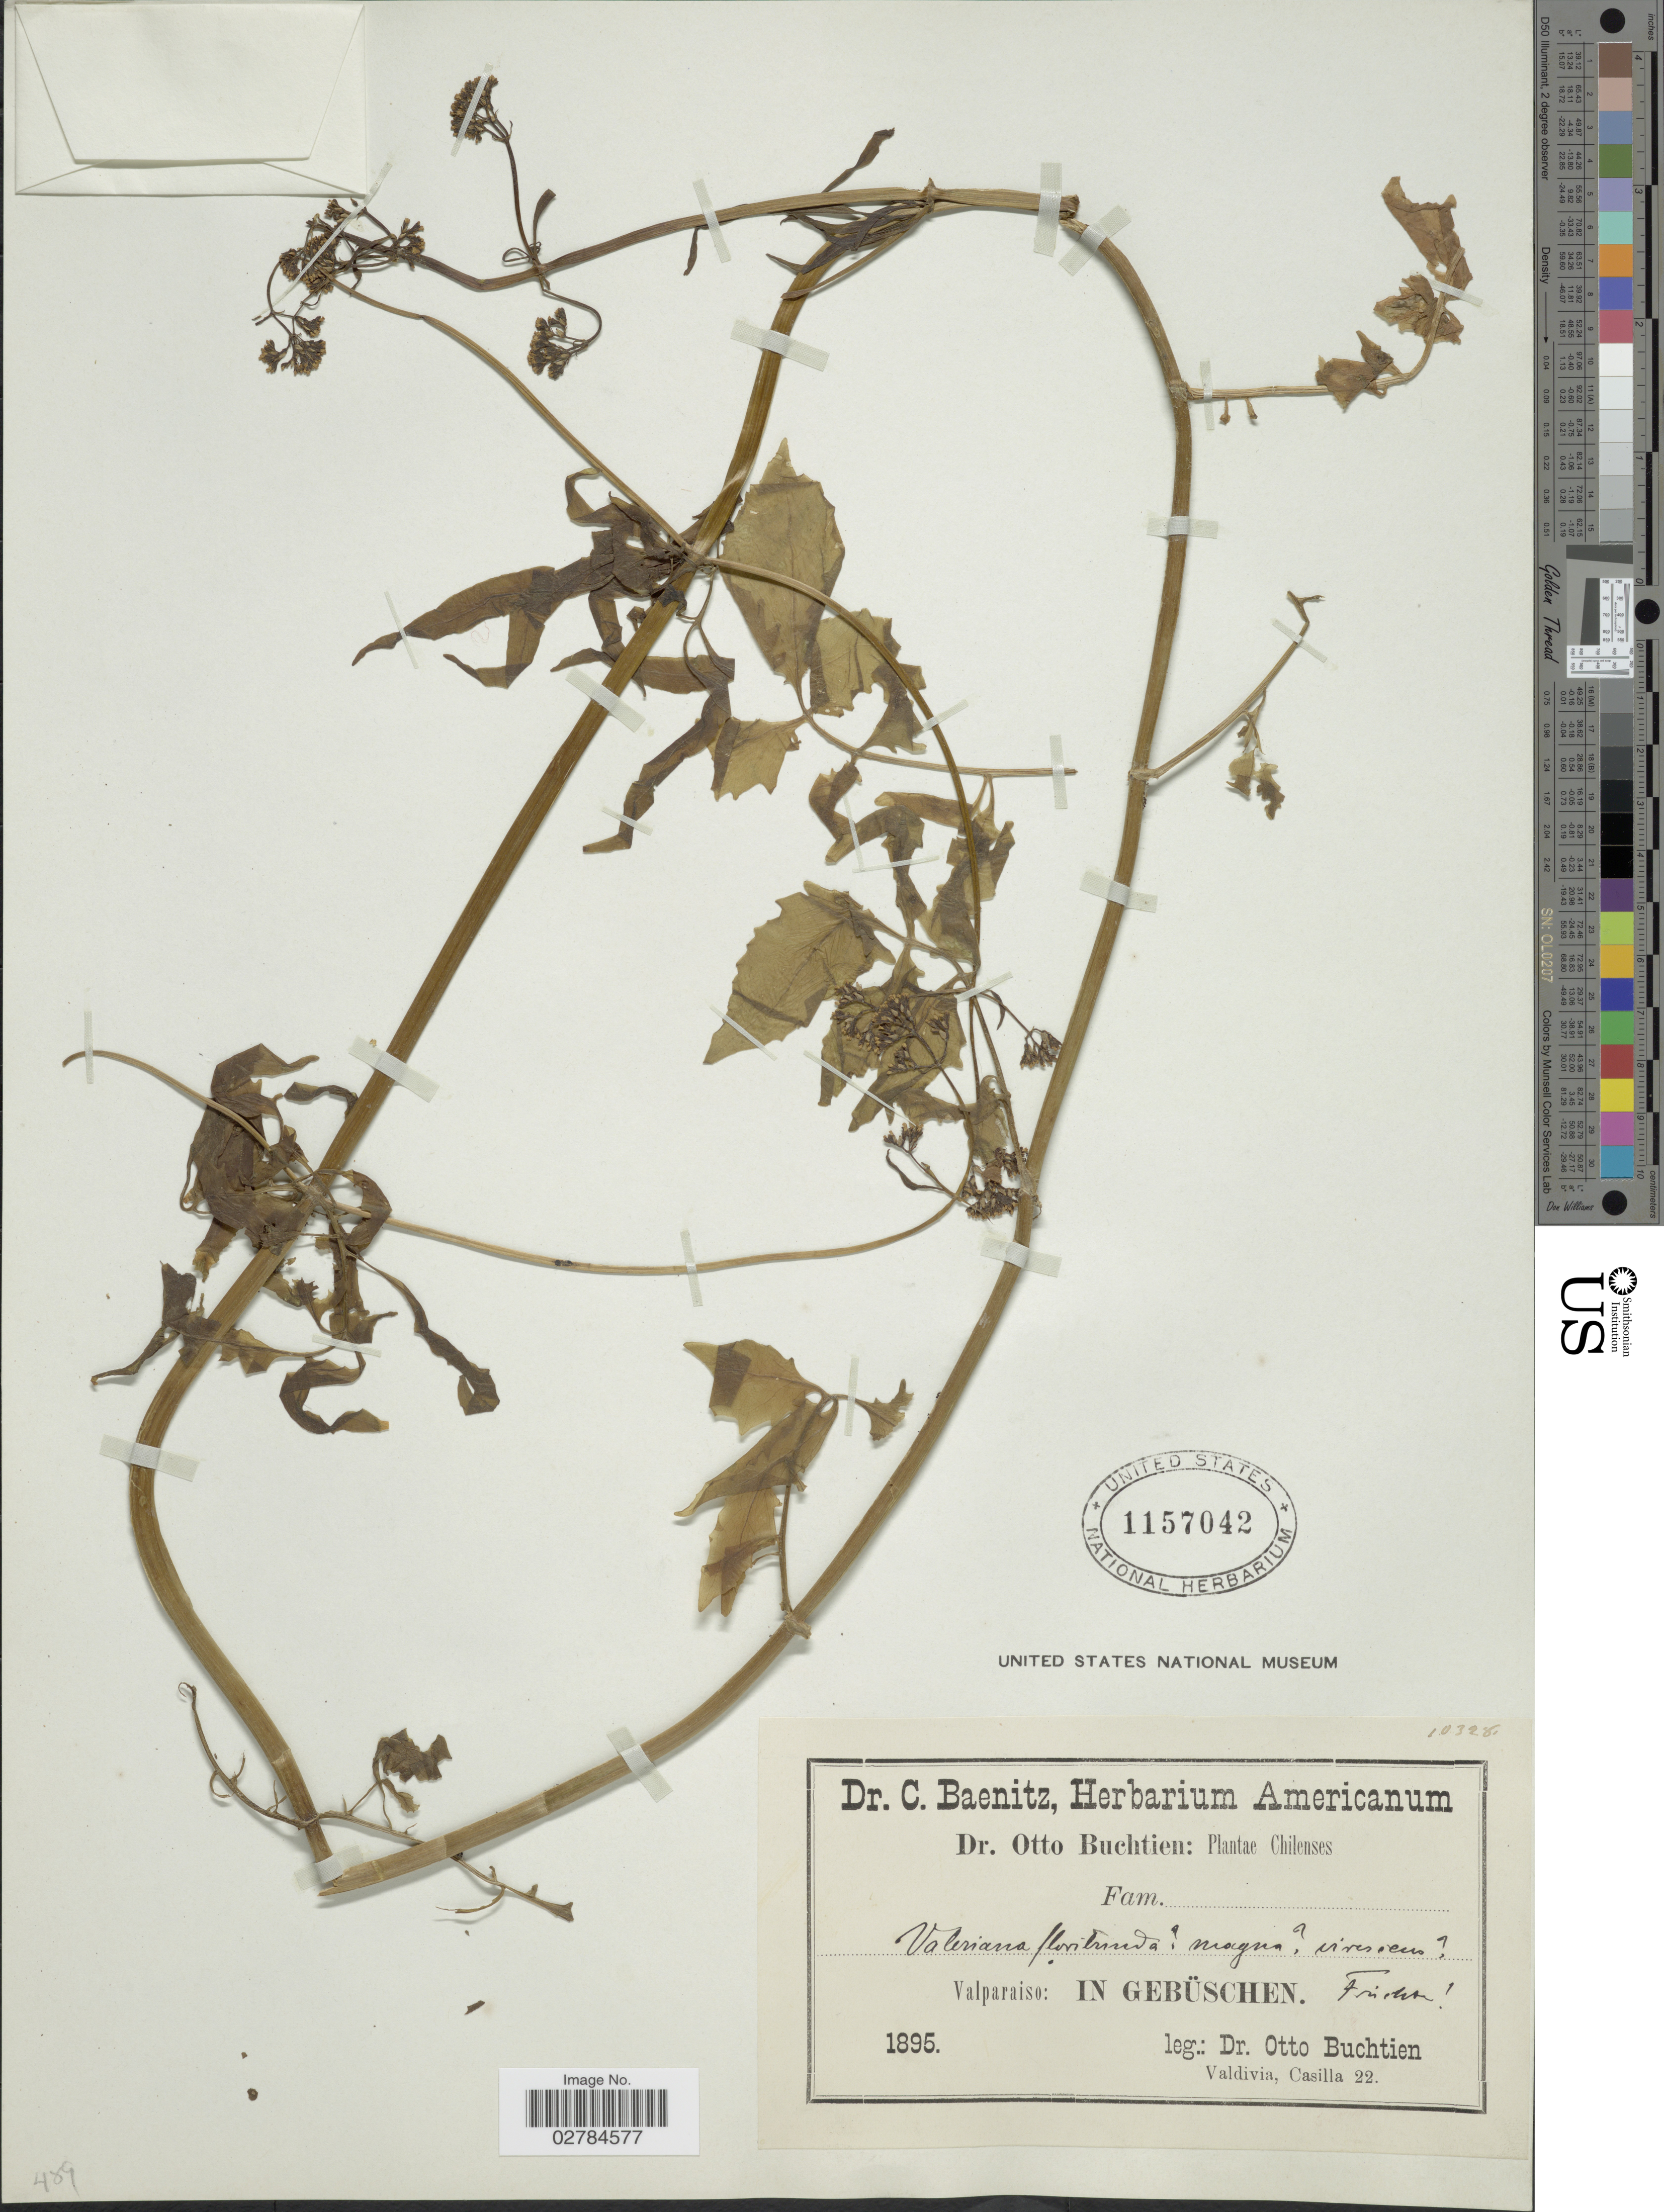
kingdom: Plantae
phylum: Tracheophyta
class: Magnoliopsida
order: Dipsacales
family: Caprifoliaceae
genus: Valeriana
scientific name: Valeriana floribunda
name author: Phil.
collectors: O. Buchtien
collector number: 10328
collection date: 1895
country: Chile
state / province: Valparaíso (V)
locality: Valparaiso: In gebüschen.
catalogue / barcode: US 1157042